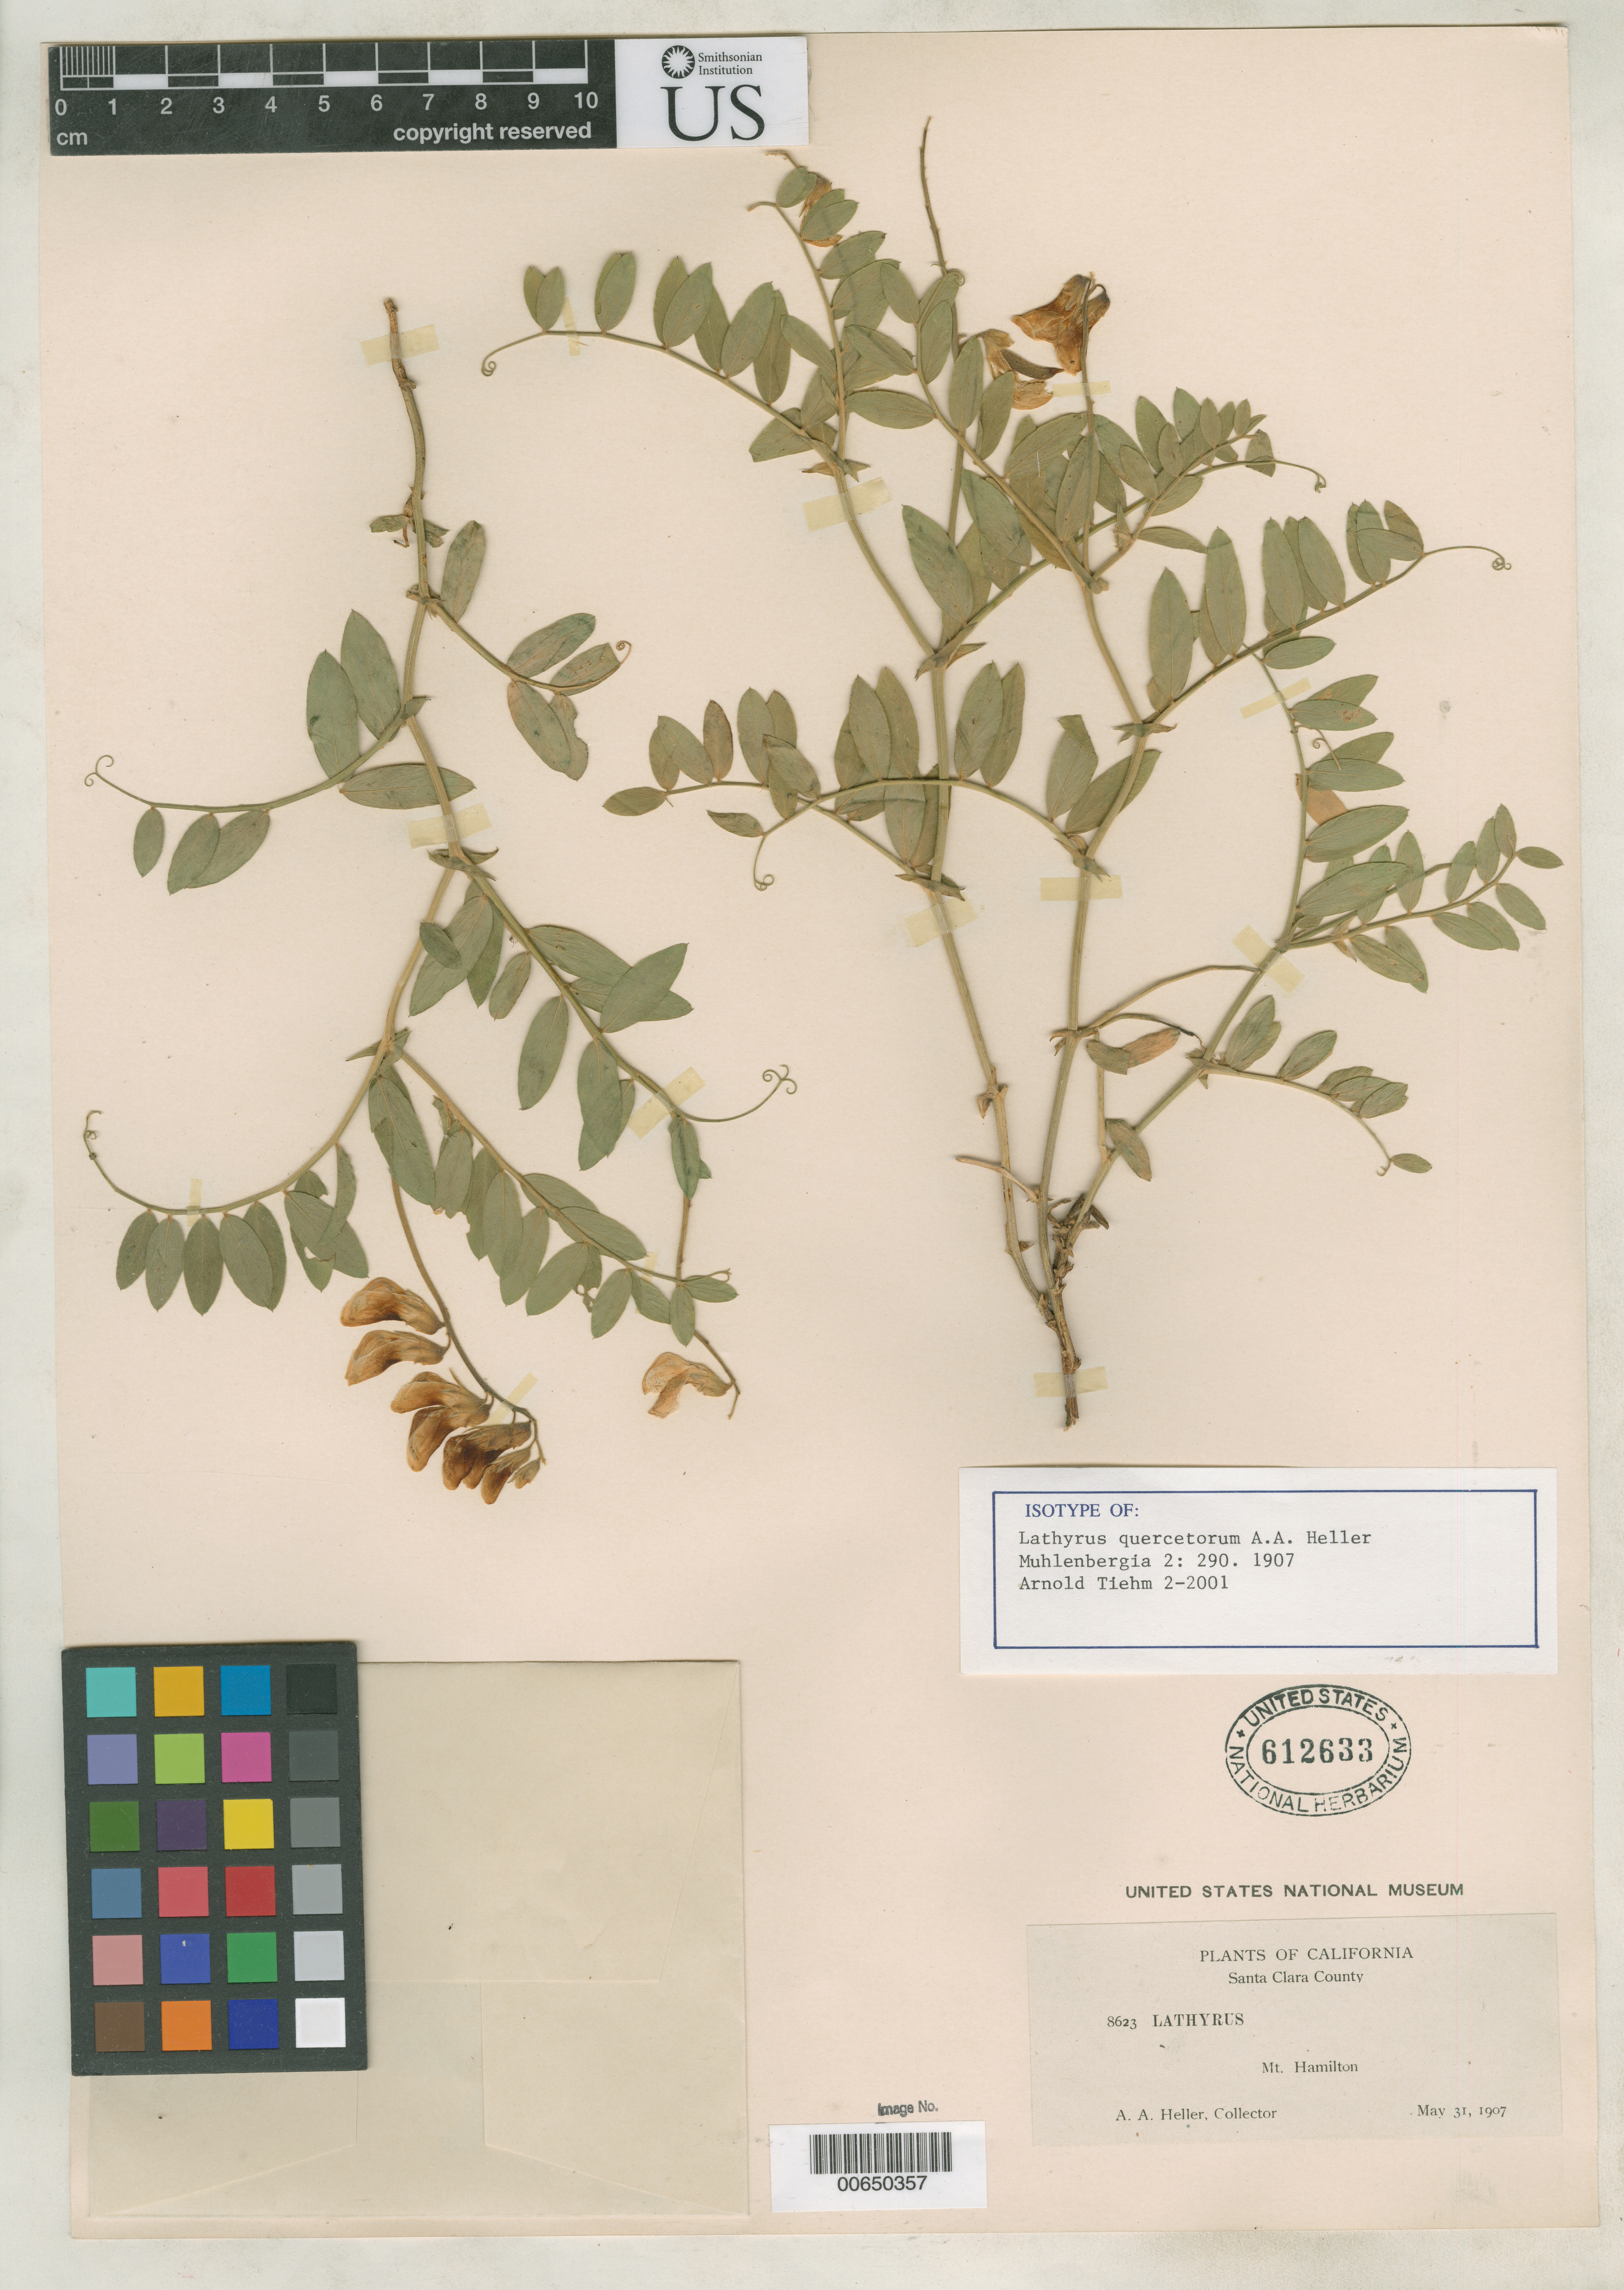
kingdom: Plantae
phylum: Tracheophyta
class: Magnoliopsida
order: Fabales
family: Fabaceae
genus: Lathyrus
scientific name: Lathyrus quercetorum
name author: A. Heller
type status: Isotype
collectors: A. A. Heller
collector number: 8623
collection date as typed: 31 May 1907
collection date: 1907-05-31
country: United States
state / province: California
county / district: Santa Clara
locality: Mt. Hamilton.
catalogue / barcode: US 612633